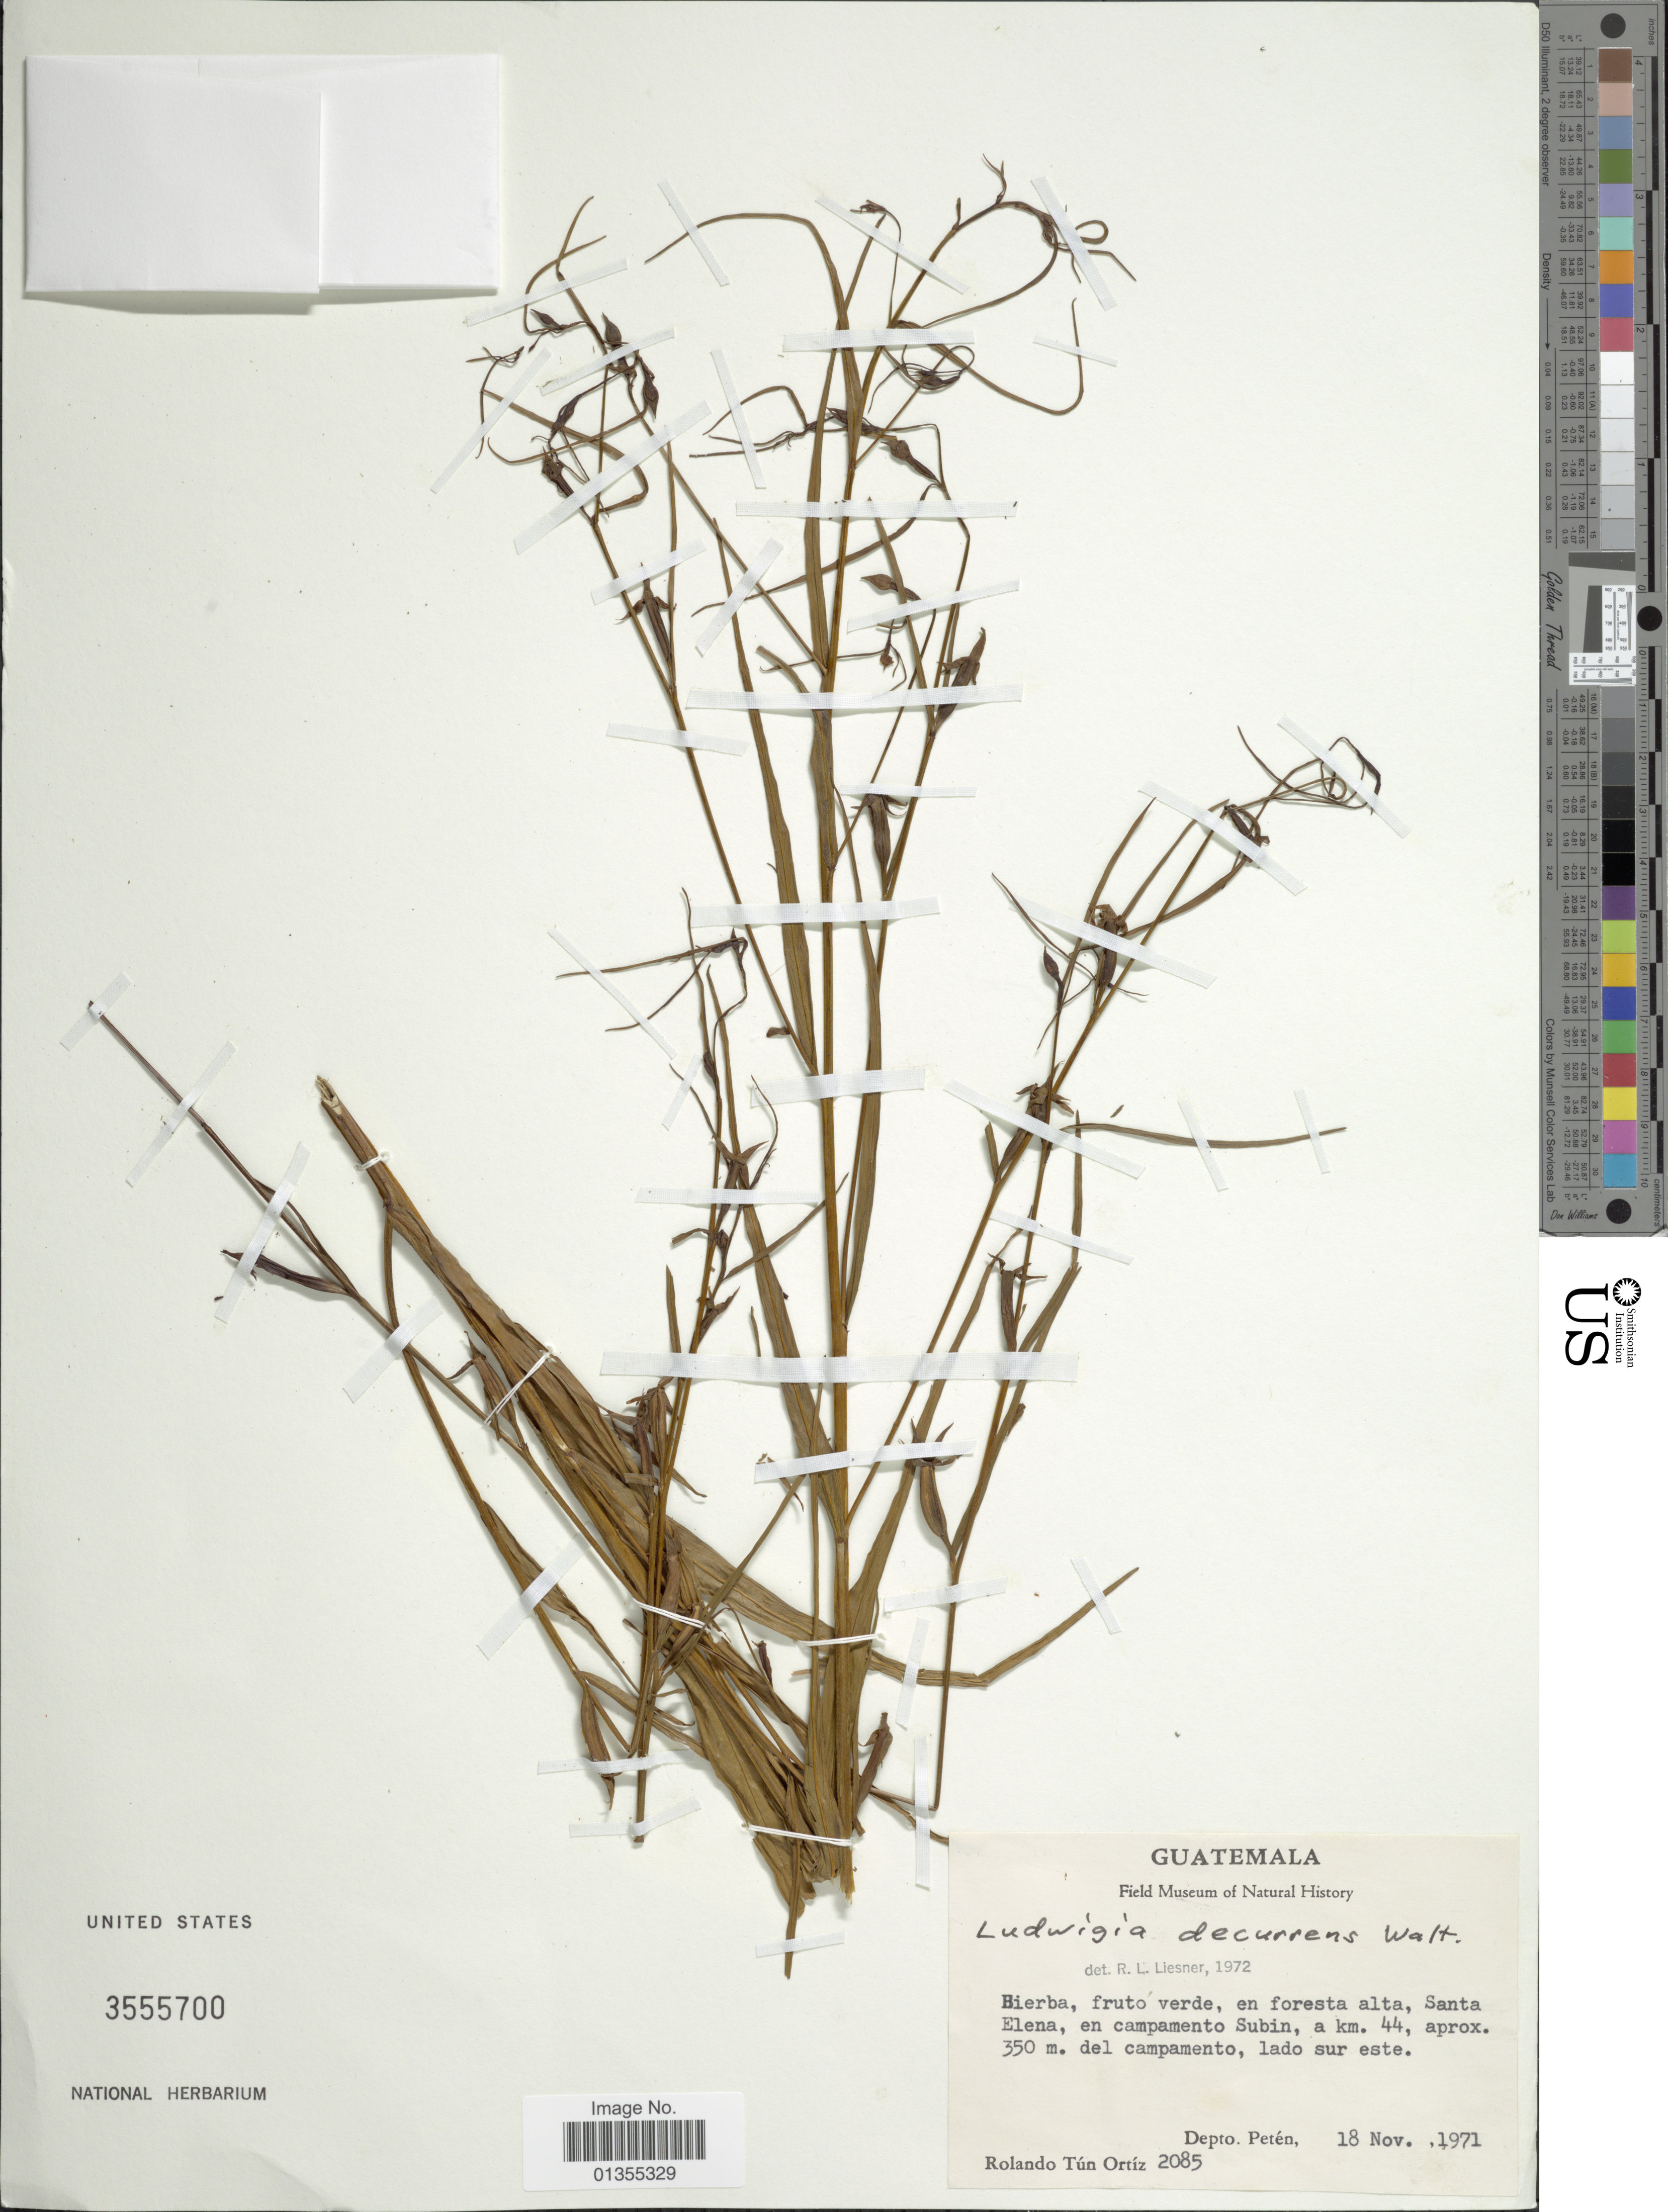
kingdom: Plantae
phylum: Tracheophyta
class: Magnoliopsida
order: Myrtales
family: Onagraceae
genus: Ludwigia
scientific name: Ludwigia decurrens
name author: Walter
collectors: R. T. Ortíz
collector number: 2085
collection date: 1971-11-18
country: Ecuador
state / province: Santa Elena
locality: En campamento Subin, a km. 44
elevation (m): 350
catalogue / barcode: US 3555700